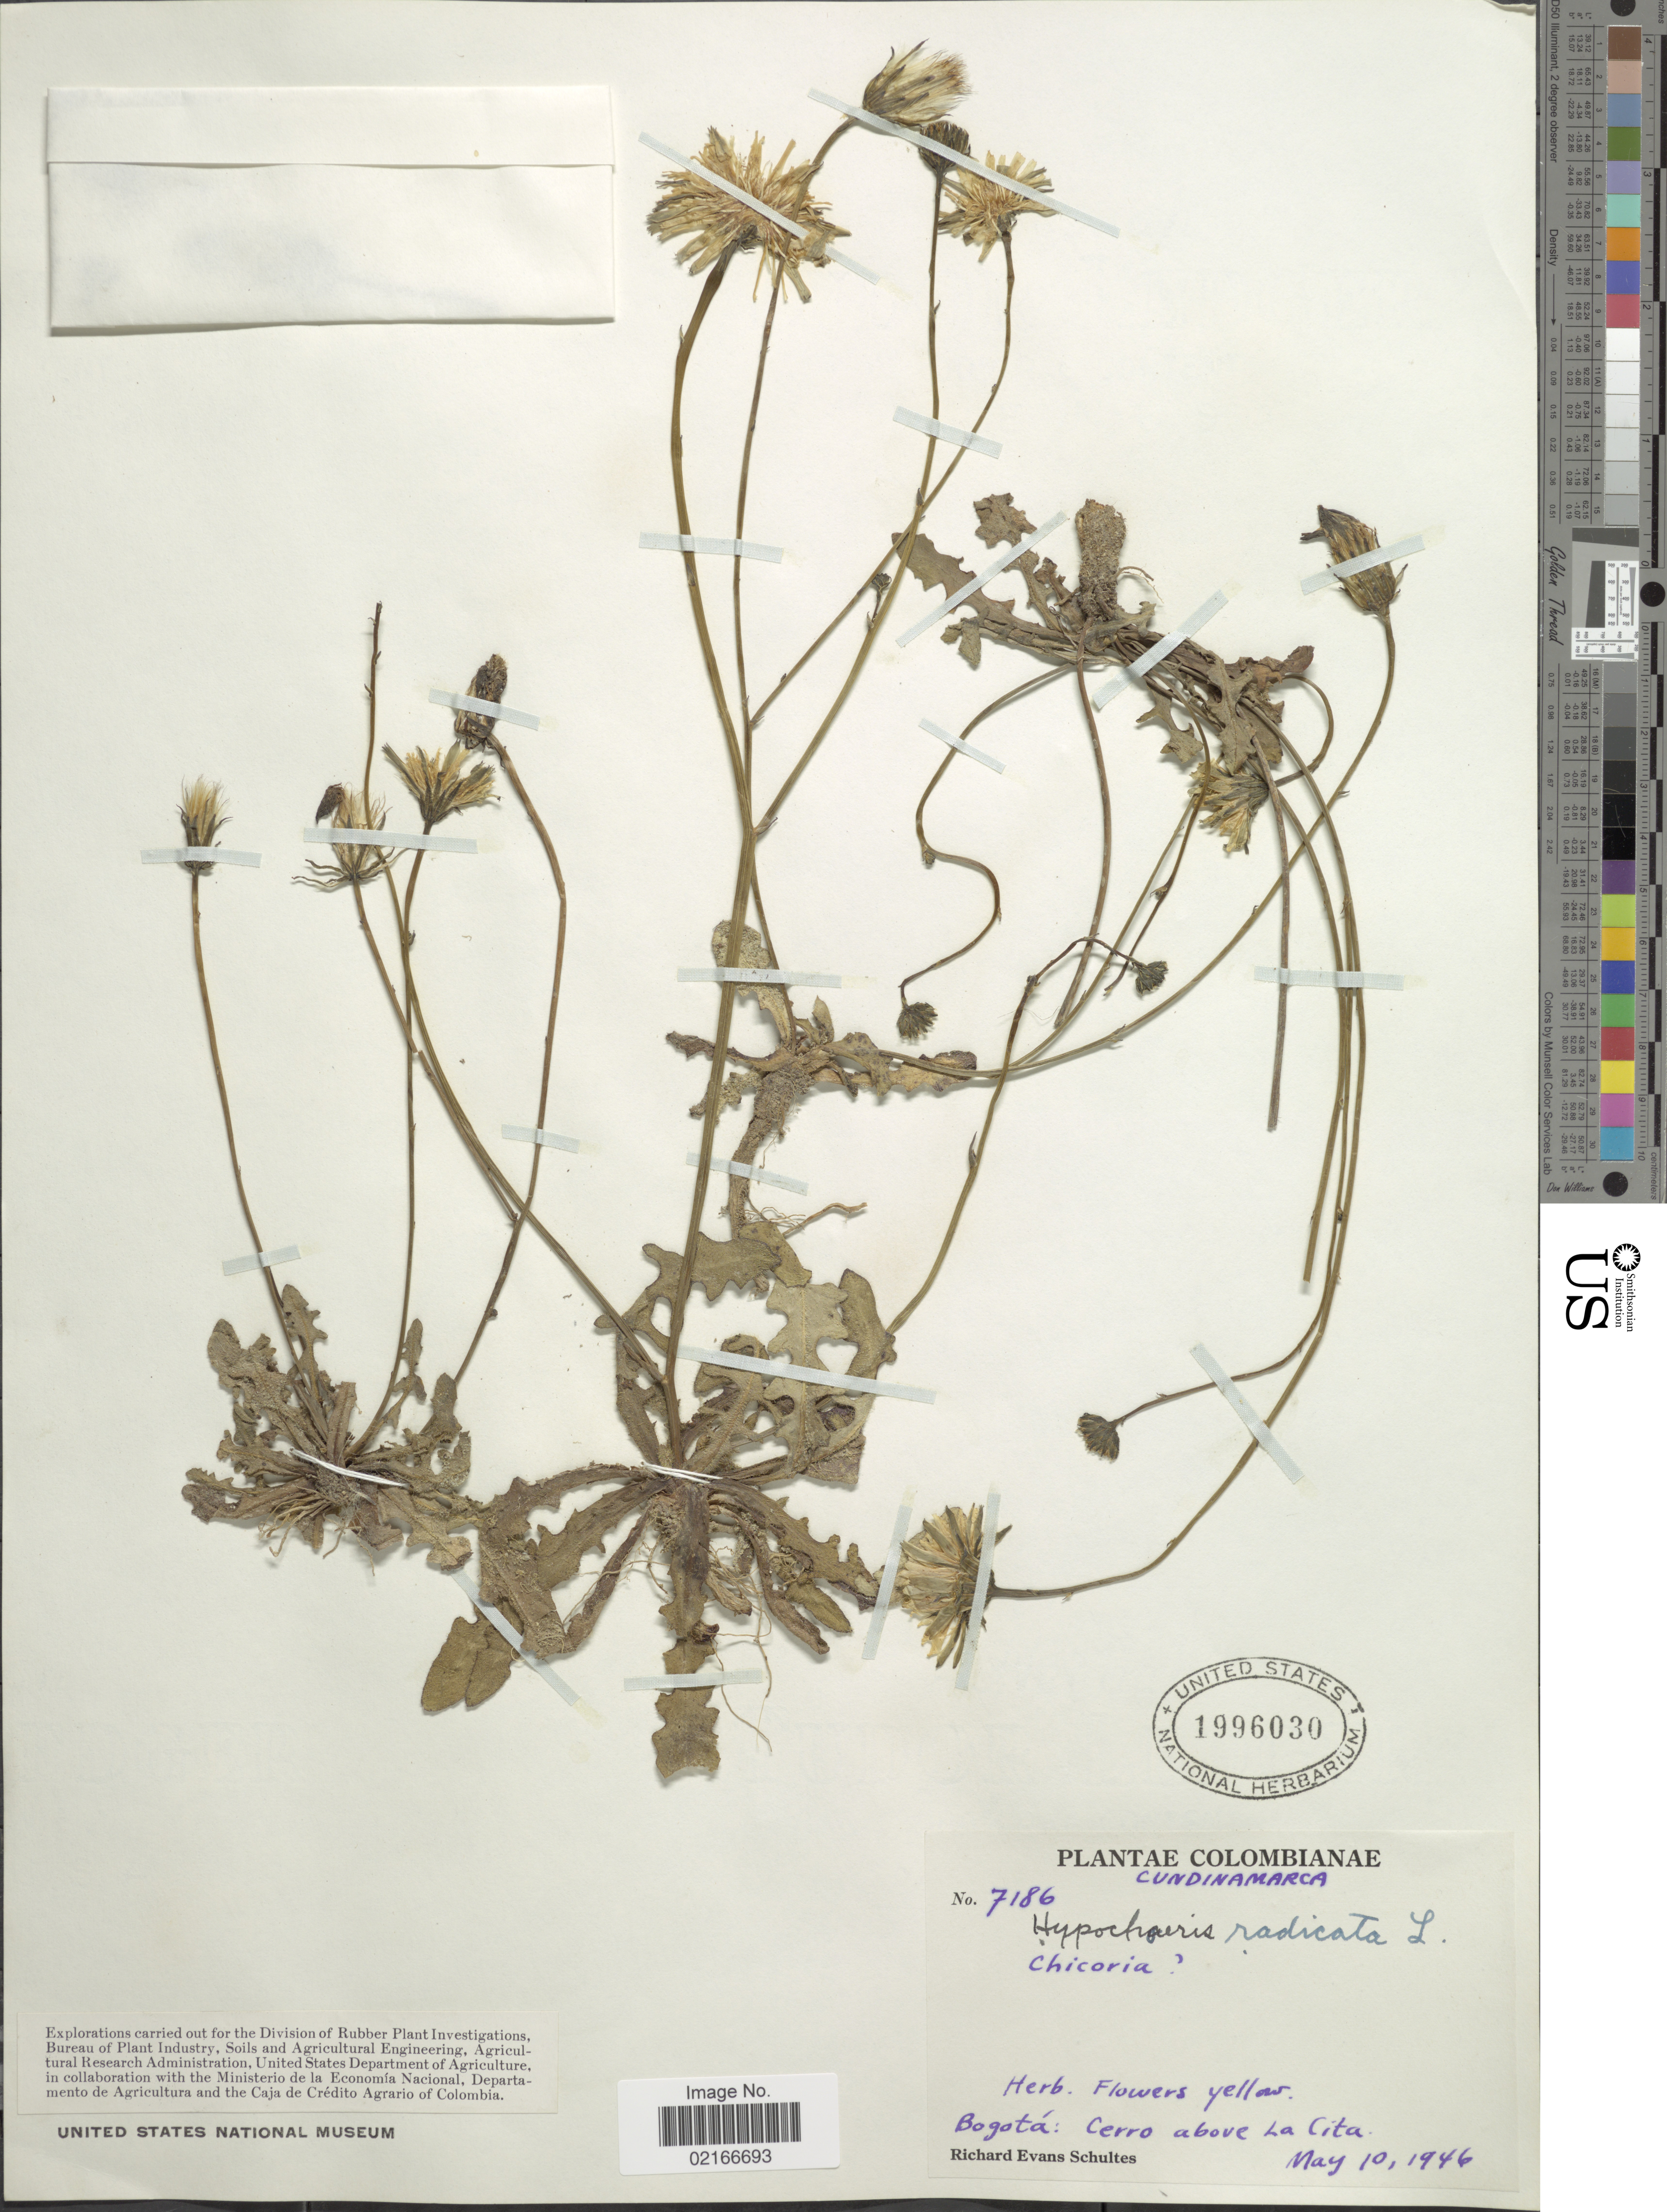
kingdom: Plantae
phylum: Tracheophyta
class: Magnoliopsida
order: Asterales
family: Asteraceae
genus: Hypochaeris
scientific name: Hypochaeris radicata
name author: L.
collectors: R. E. Schultes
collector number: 7186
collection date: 1946-05-10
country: Colombia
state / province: Cundinamarca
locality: Bogotá: Cerro above La Cita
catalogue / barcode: US 1996030